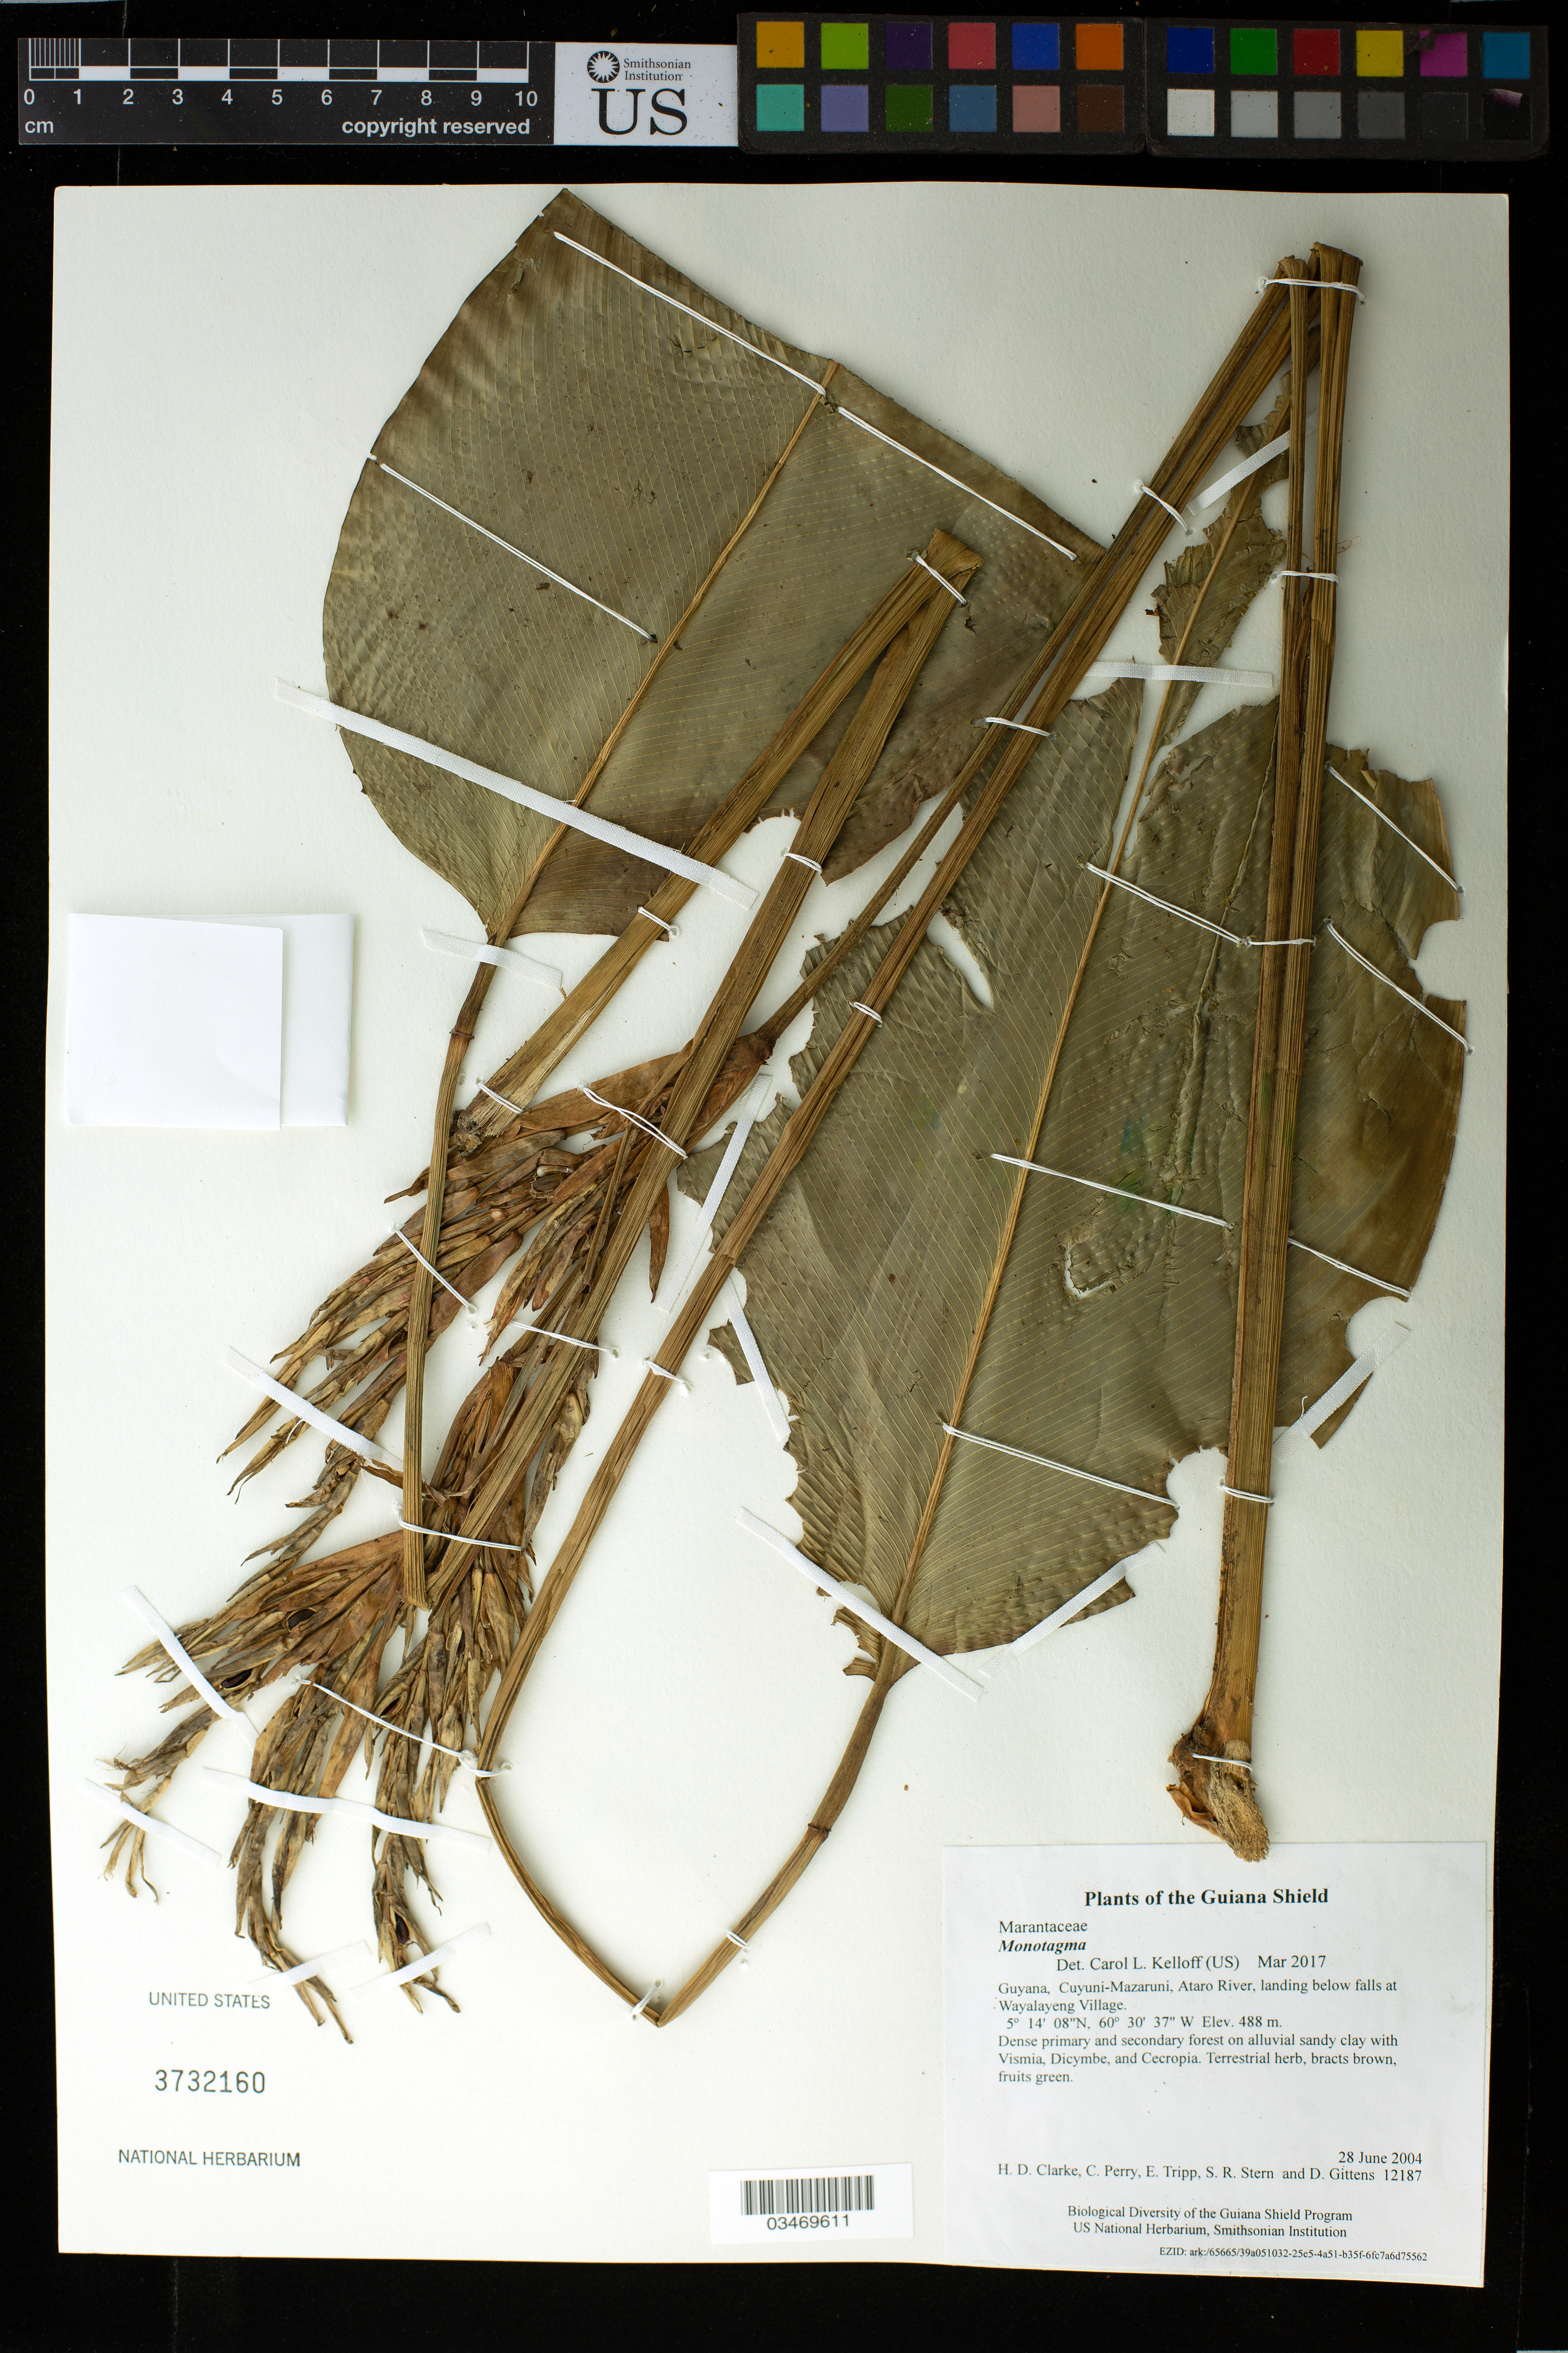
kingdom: Plantae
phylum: Tracheophyta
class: Liliopsida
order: Zingiberales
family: Marantaceae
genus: Monotagma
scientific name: Monotagma sp.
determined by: Kelloff, Carol L., (US), Smithsonian Institution - National Museum of Natural History (UNITED STATES)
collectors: H. D. Clarke, C. Perry, E. Tripp, S. R. Stern & D. Gittens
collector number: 12187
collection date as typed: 28 June 2004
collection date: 2004-06-28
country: Guyana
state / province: Cuyuni-Mazaruni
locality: Ataro River, landing below falls at Wayalayeng Village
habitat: Dense primary and secondary forest on alluvial sandy clay with Vismia, Dicymbe, and Cecropia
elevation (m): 488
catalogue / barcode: US 3732160